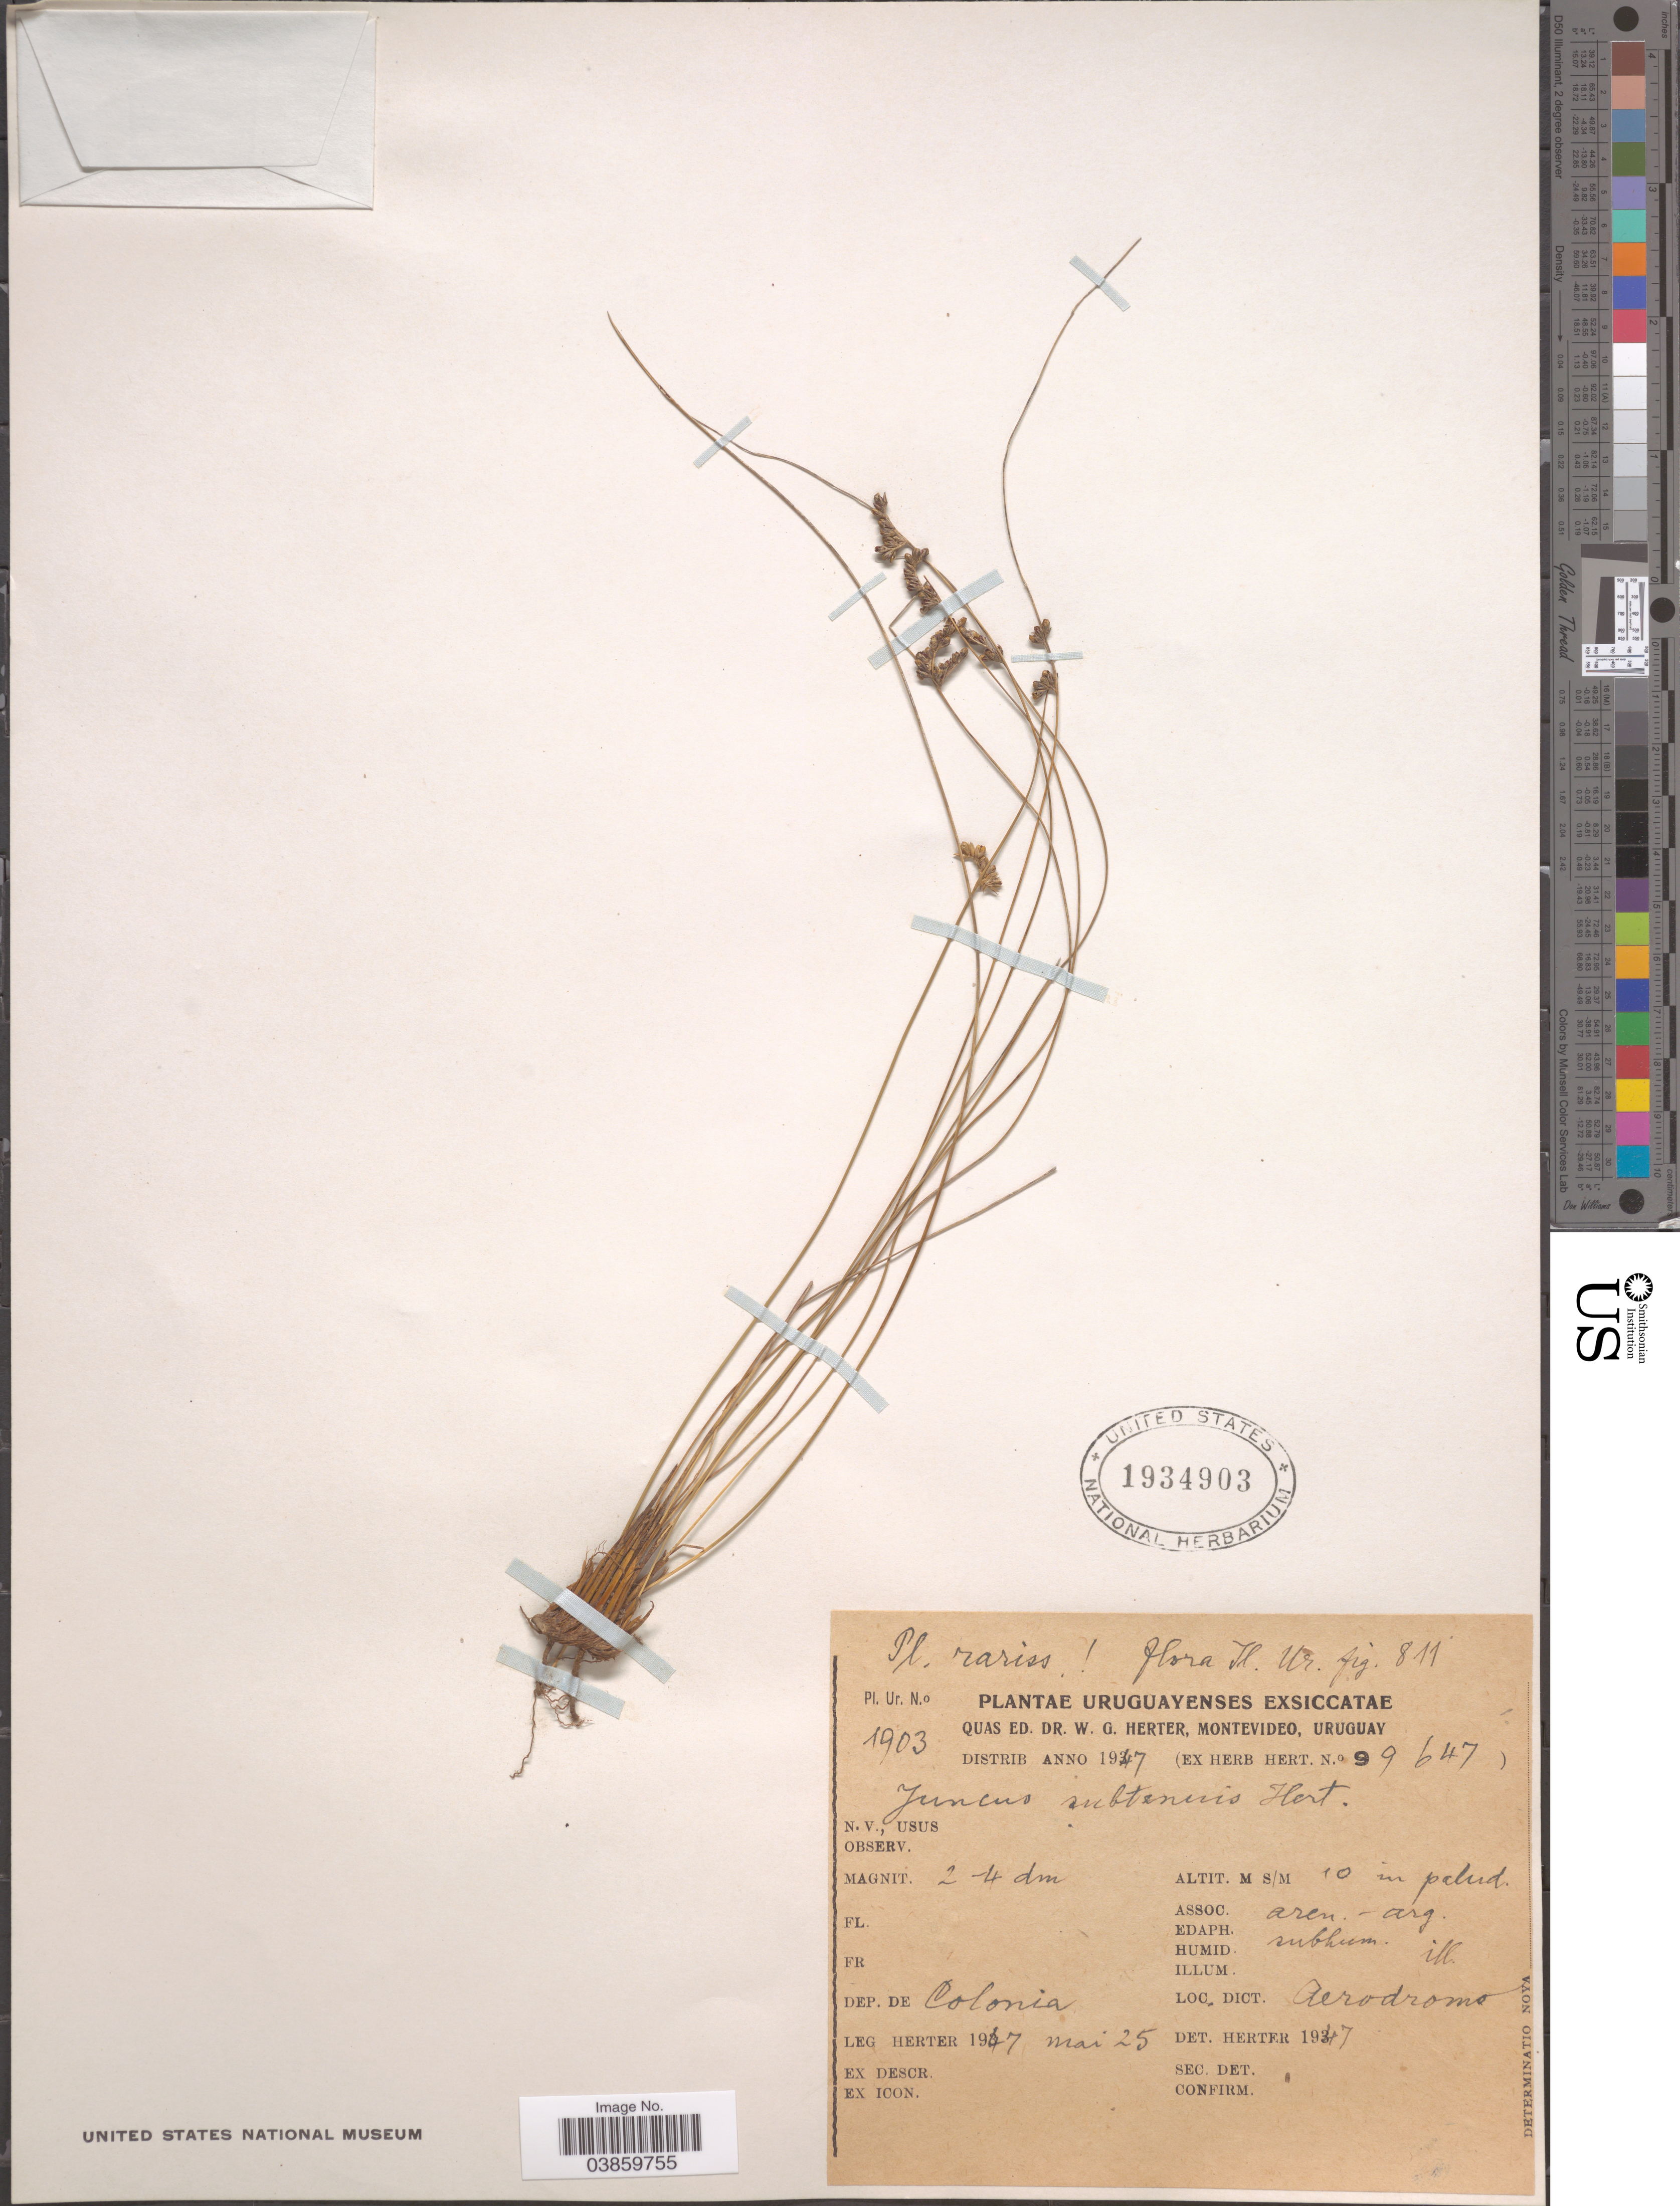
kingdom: Plantae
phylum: Tracheophyta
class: Liliopsida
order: Poales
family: Juncaceae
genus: Juncus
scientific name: Juncus subtenuis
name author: Herte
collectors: W. G. Herter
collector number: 1903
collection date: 1947-05-25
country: Uruguay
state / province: Colonia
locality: Dep. de Colonia. Aerodromo.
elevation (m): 10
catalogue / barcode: US 1934903